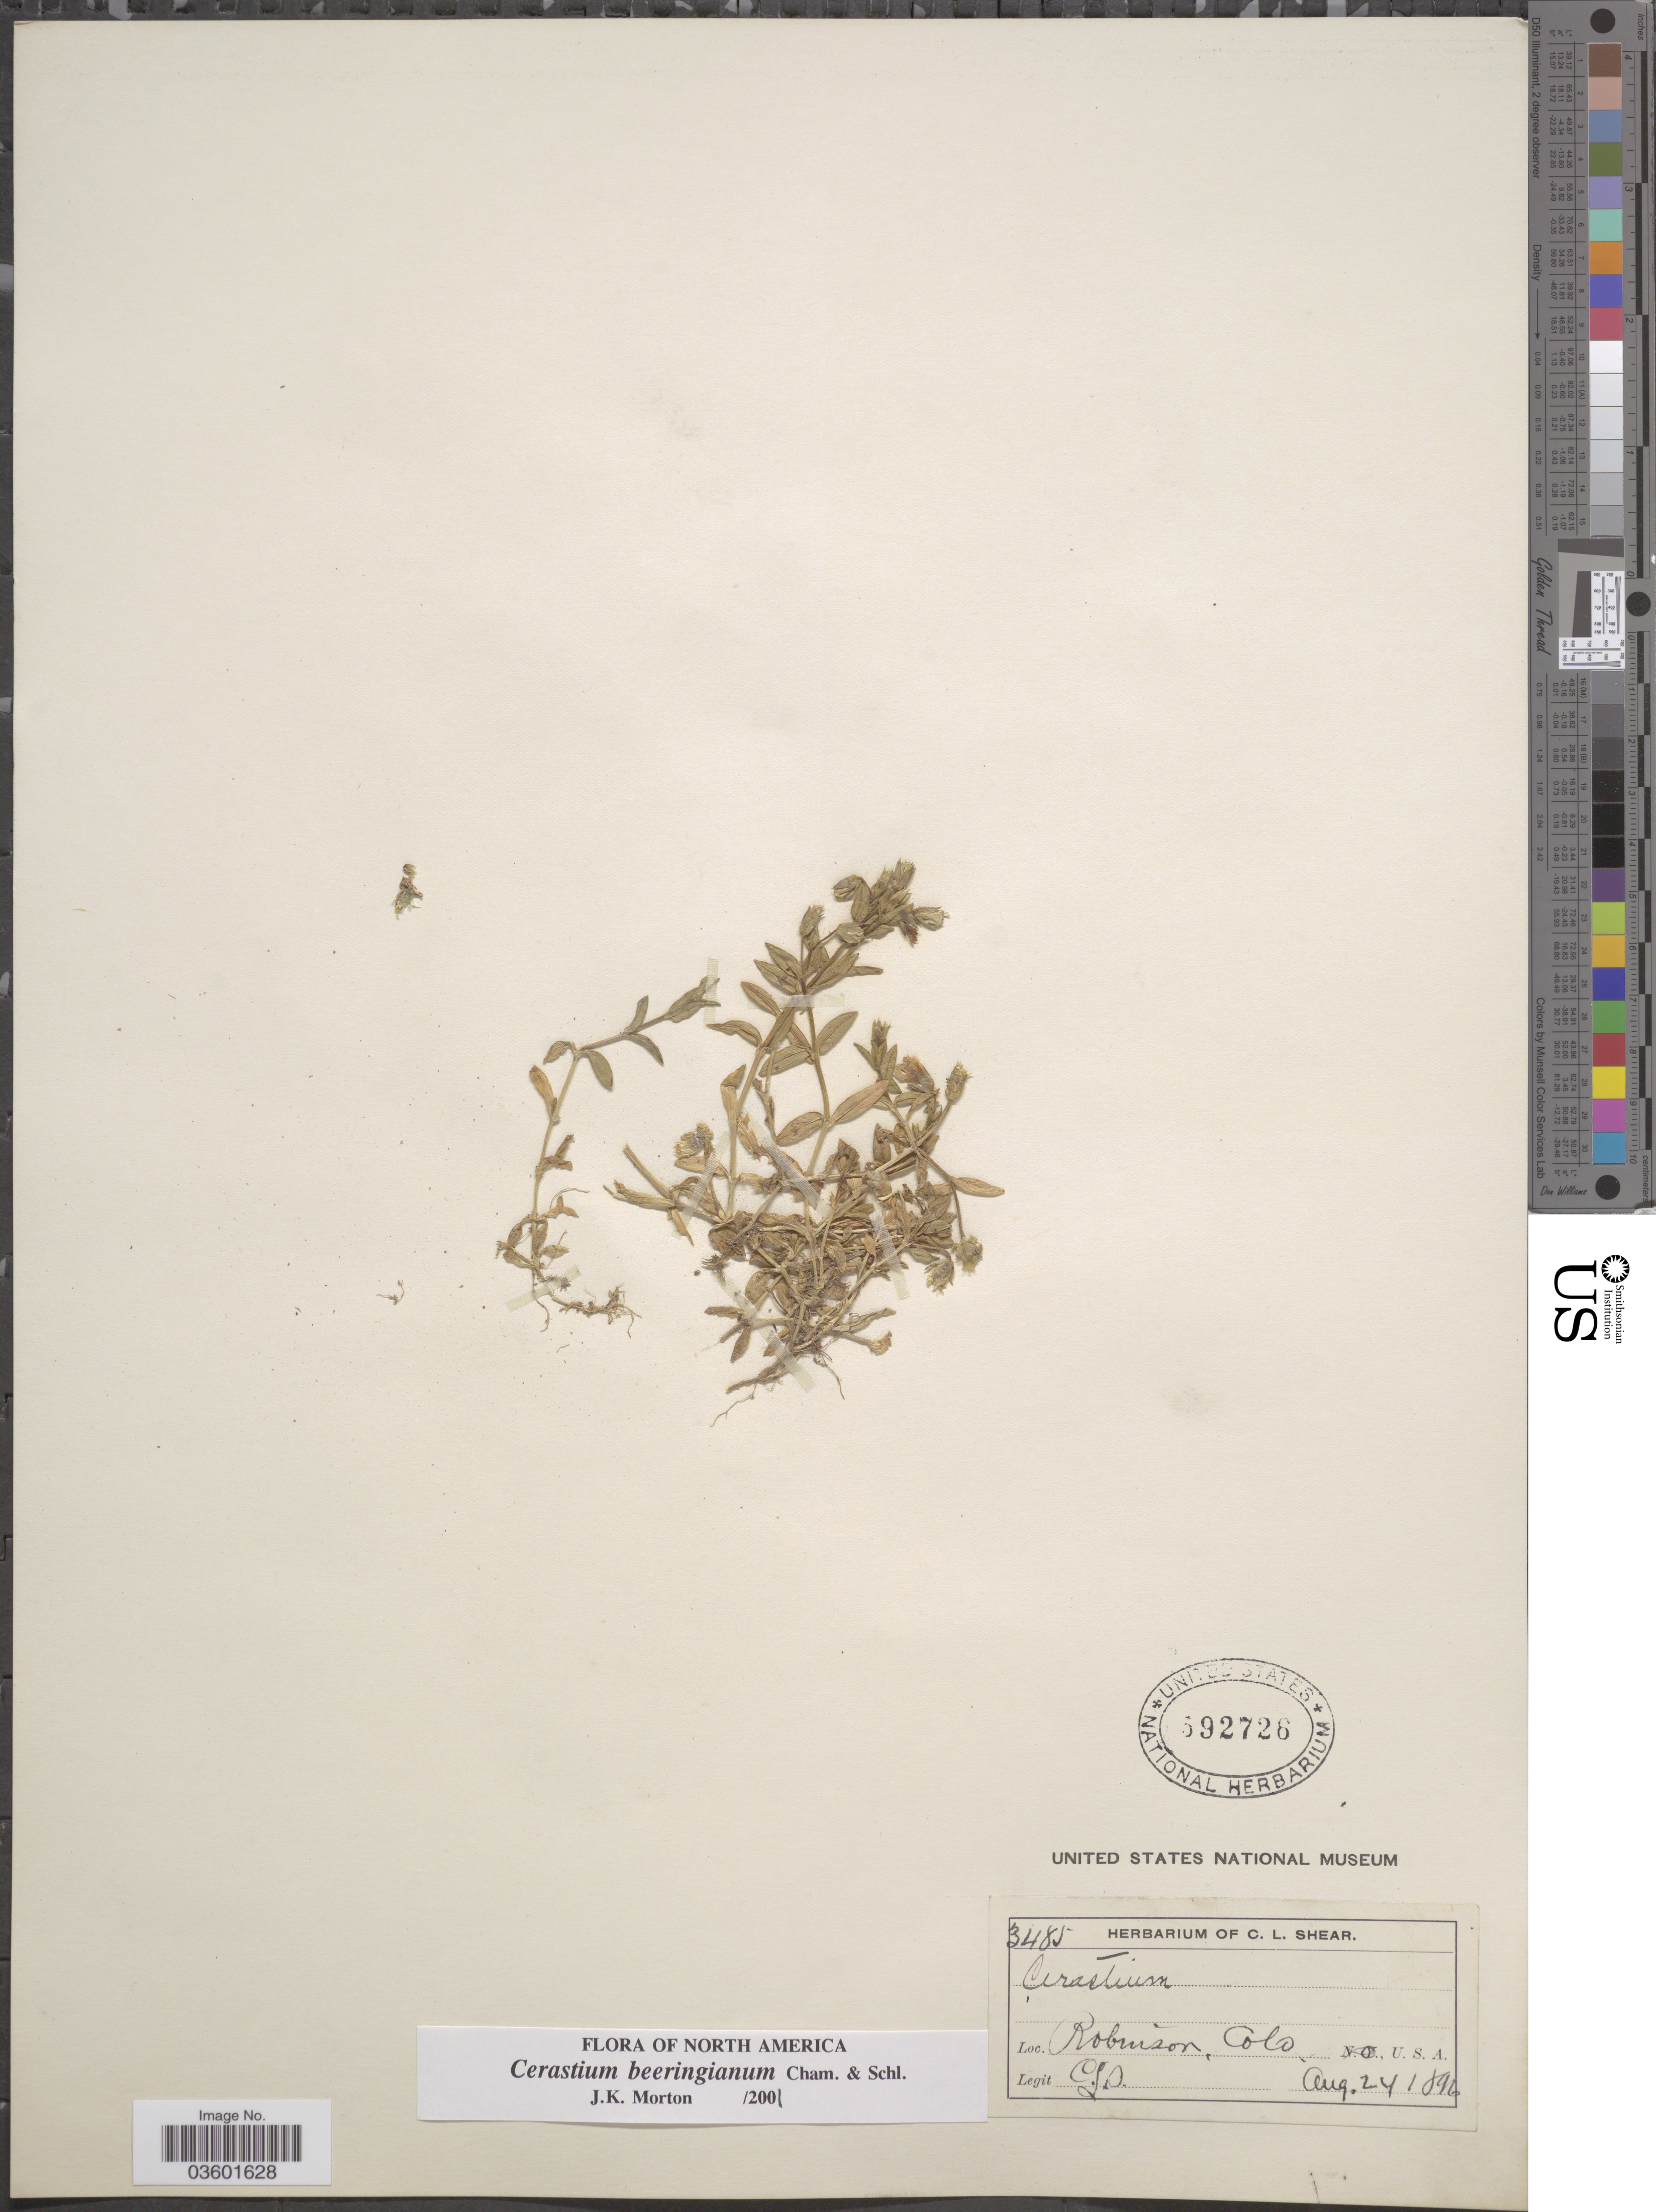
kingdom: Plantae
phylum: Tracheophyta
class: Magnoliopsida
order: Caryophyllales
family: Caryophyllaceae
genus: Cerastium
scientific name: Cerastium beeringianum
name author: Cham. & Schltdl.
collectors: C. L. Shear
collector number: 3485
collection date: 1896-08-24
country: United States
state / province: Colorado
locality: Robinson.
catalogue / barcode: US 592726